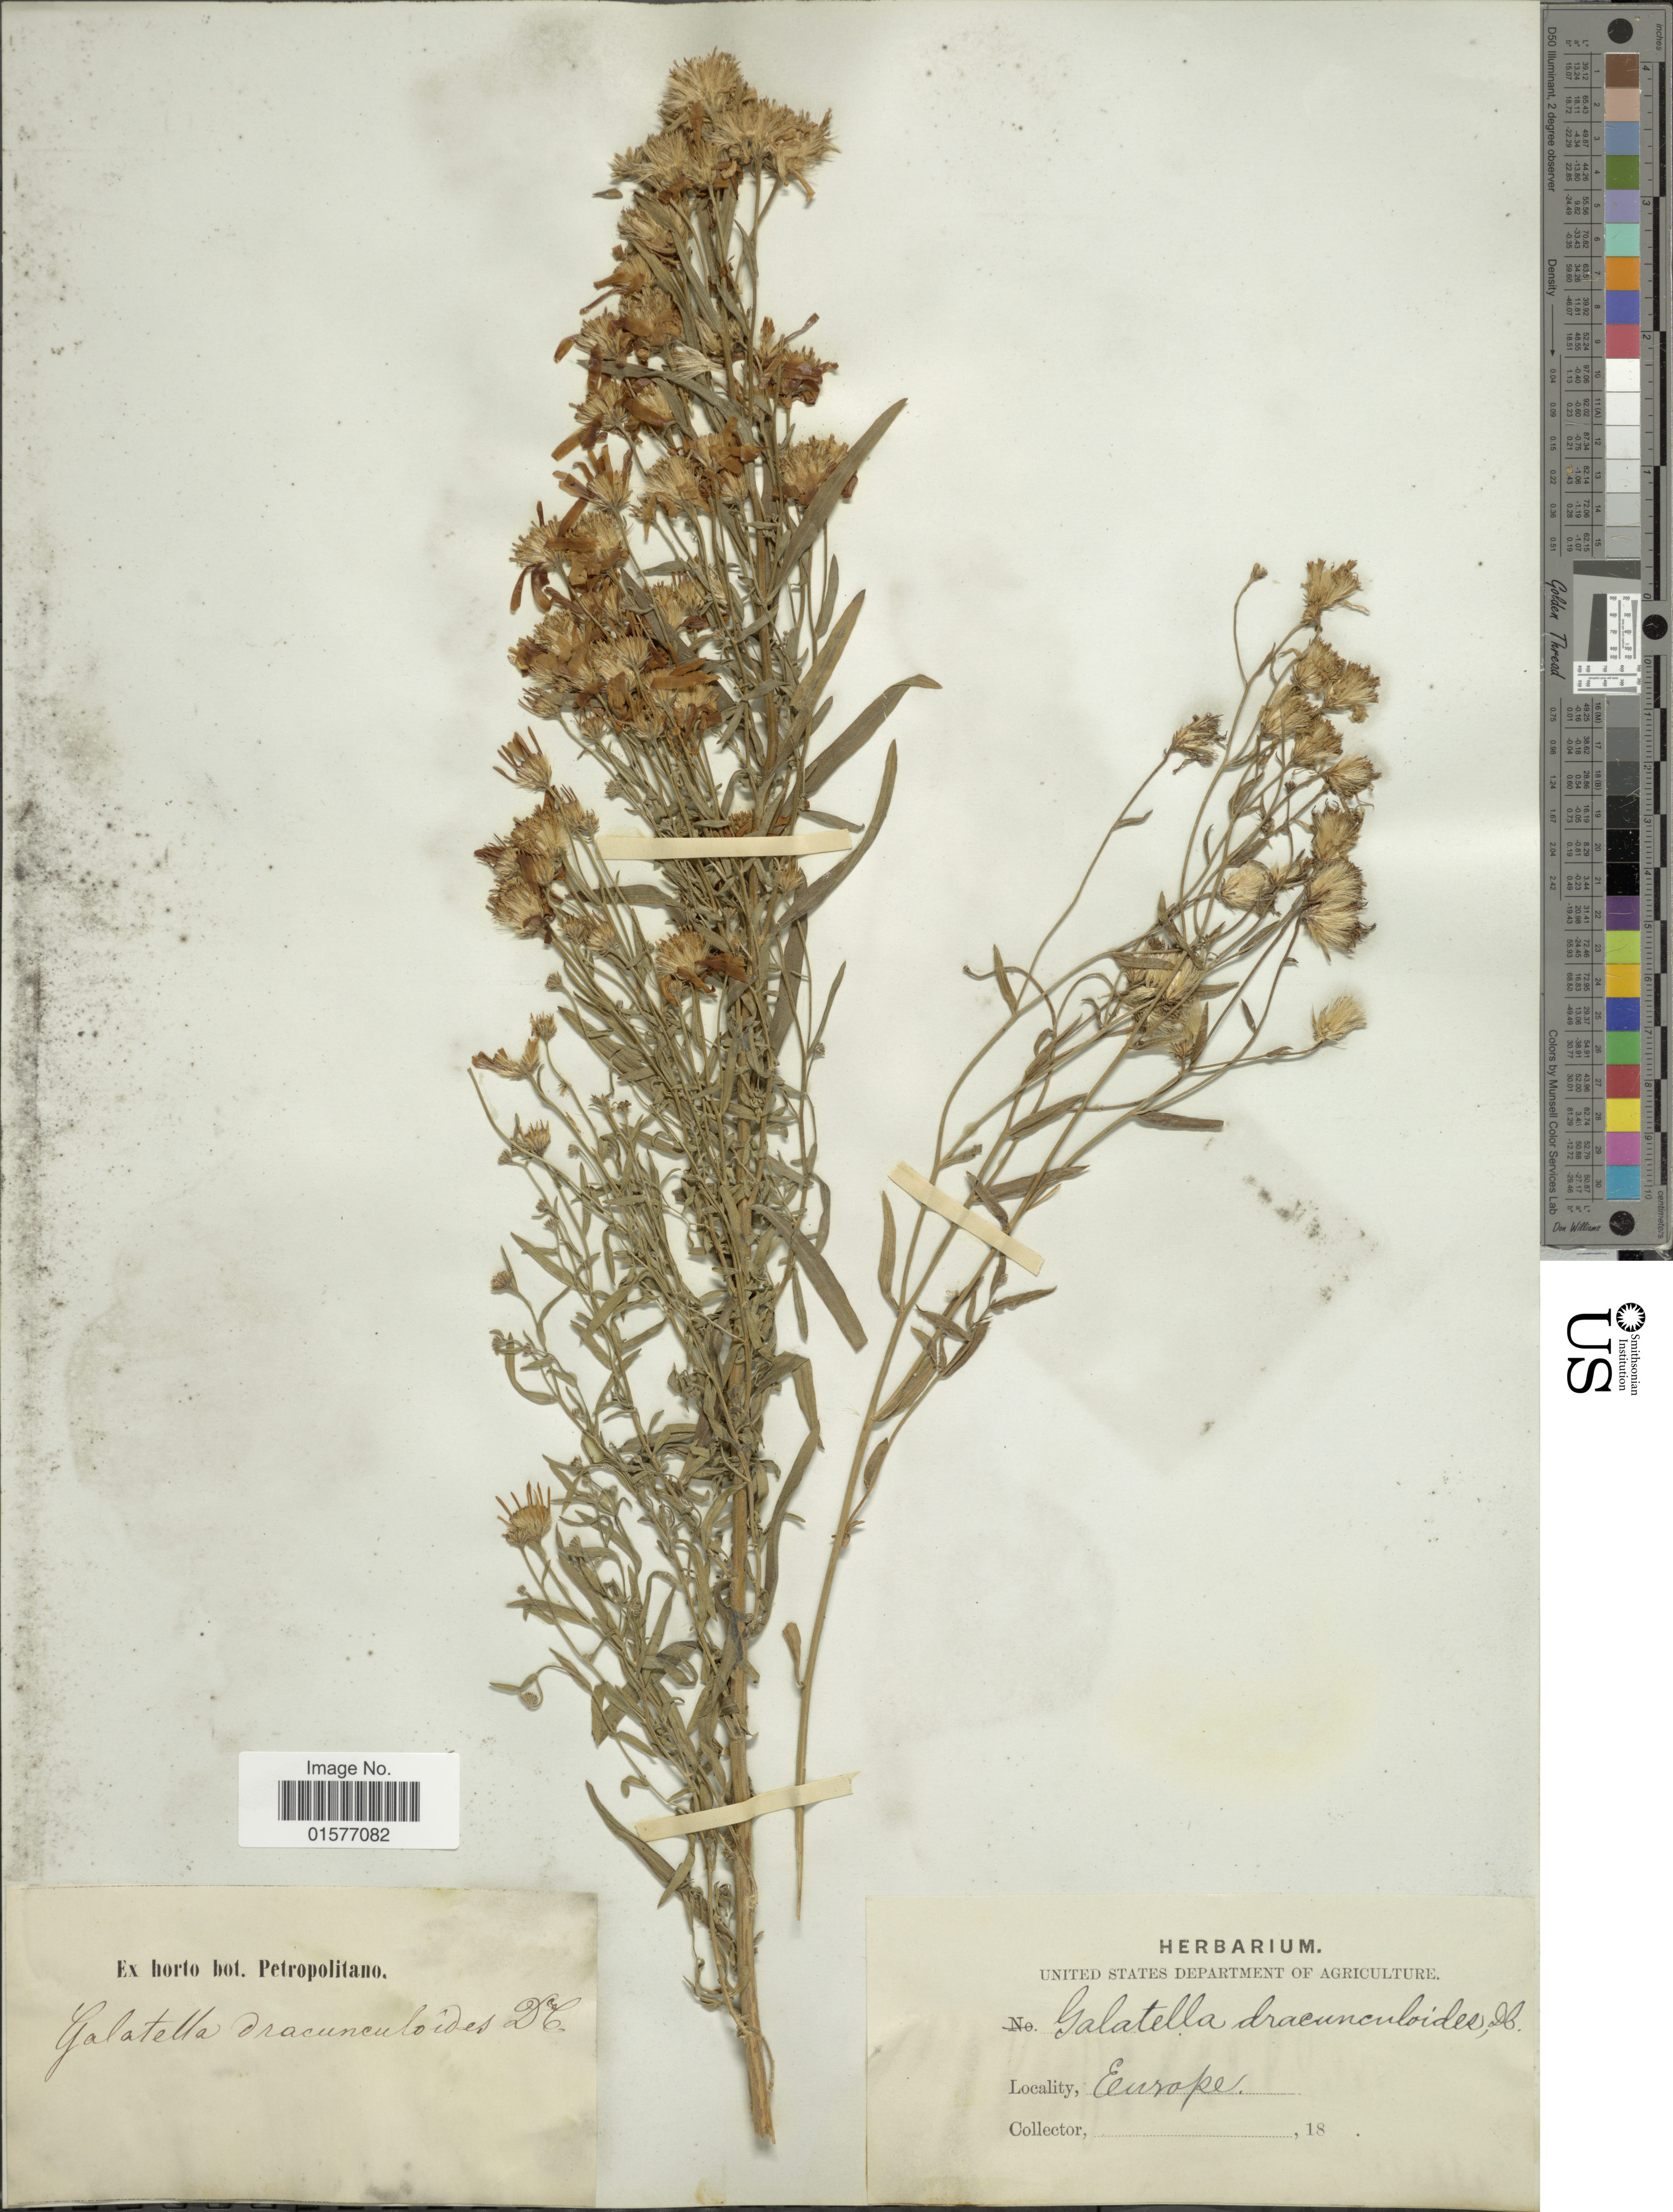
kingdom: Plantae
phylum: Tracheophyta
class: Magnoliopsida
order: Asterales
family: Asteraceae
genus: Galatella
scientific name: Galatella dracunculoides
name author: Nees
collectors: ex Horto Bot. Petropolitano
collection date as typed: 18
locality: Europe